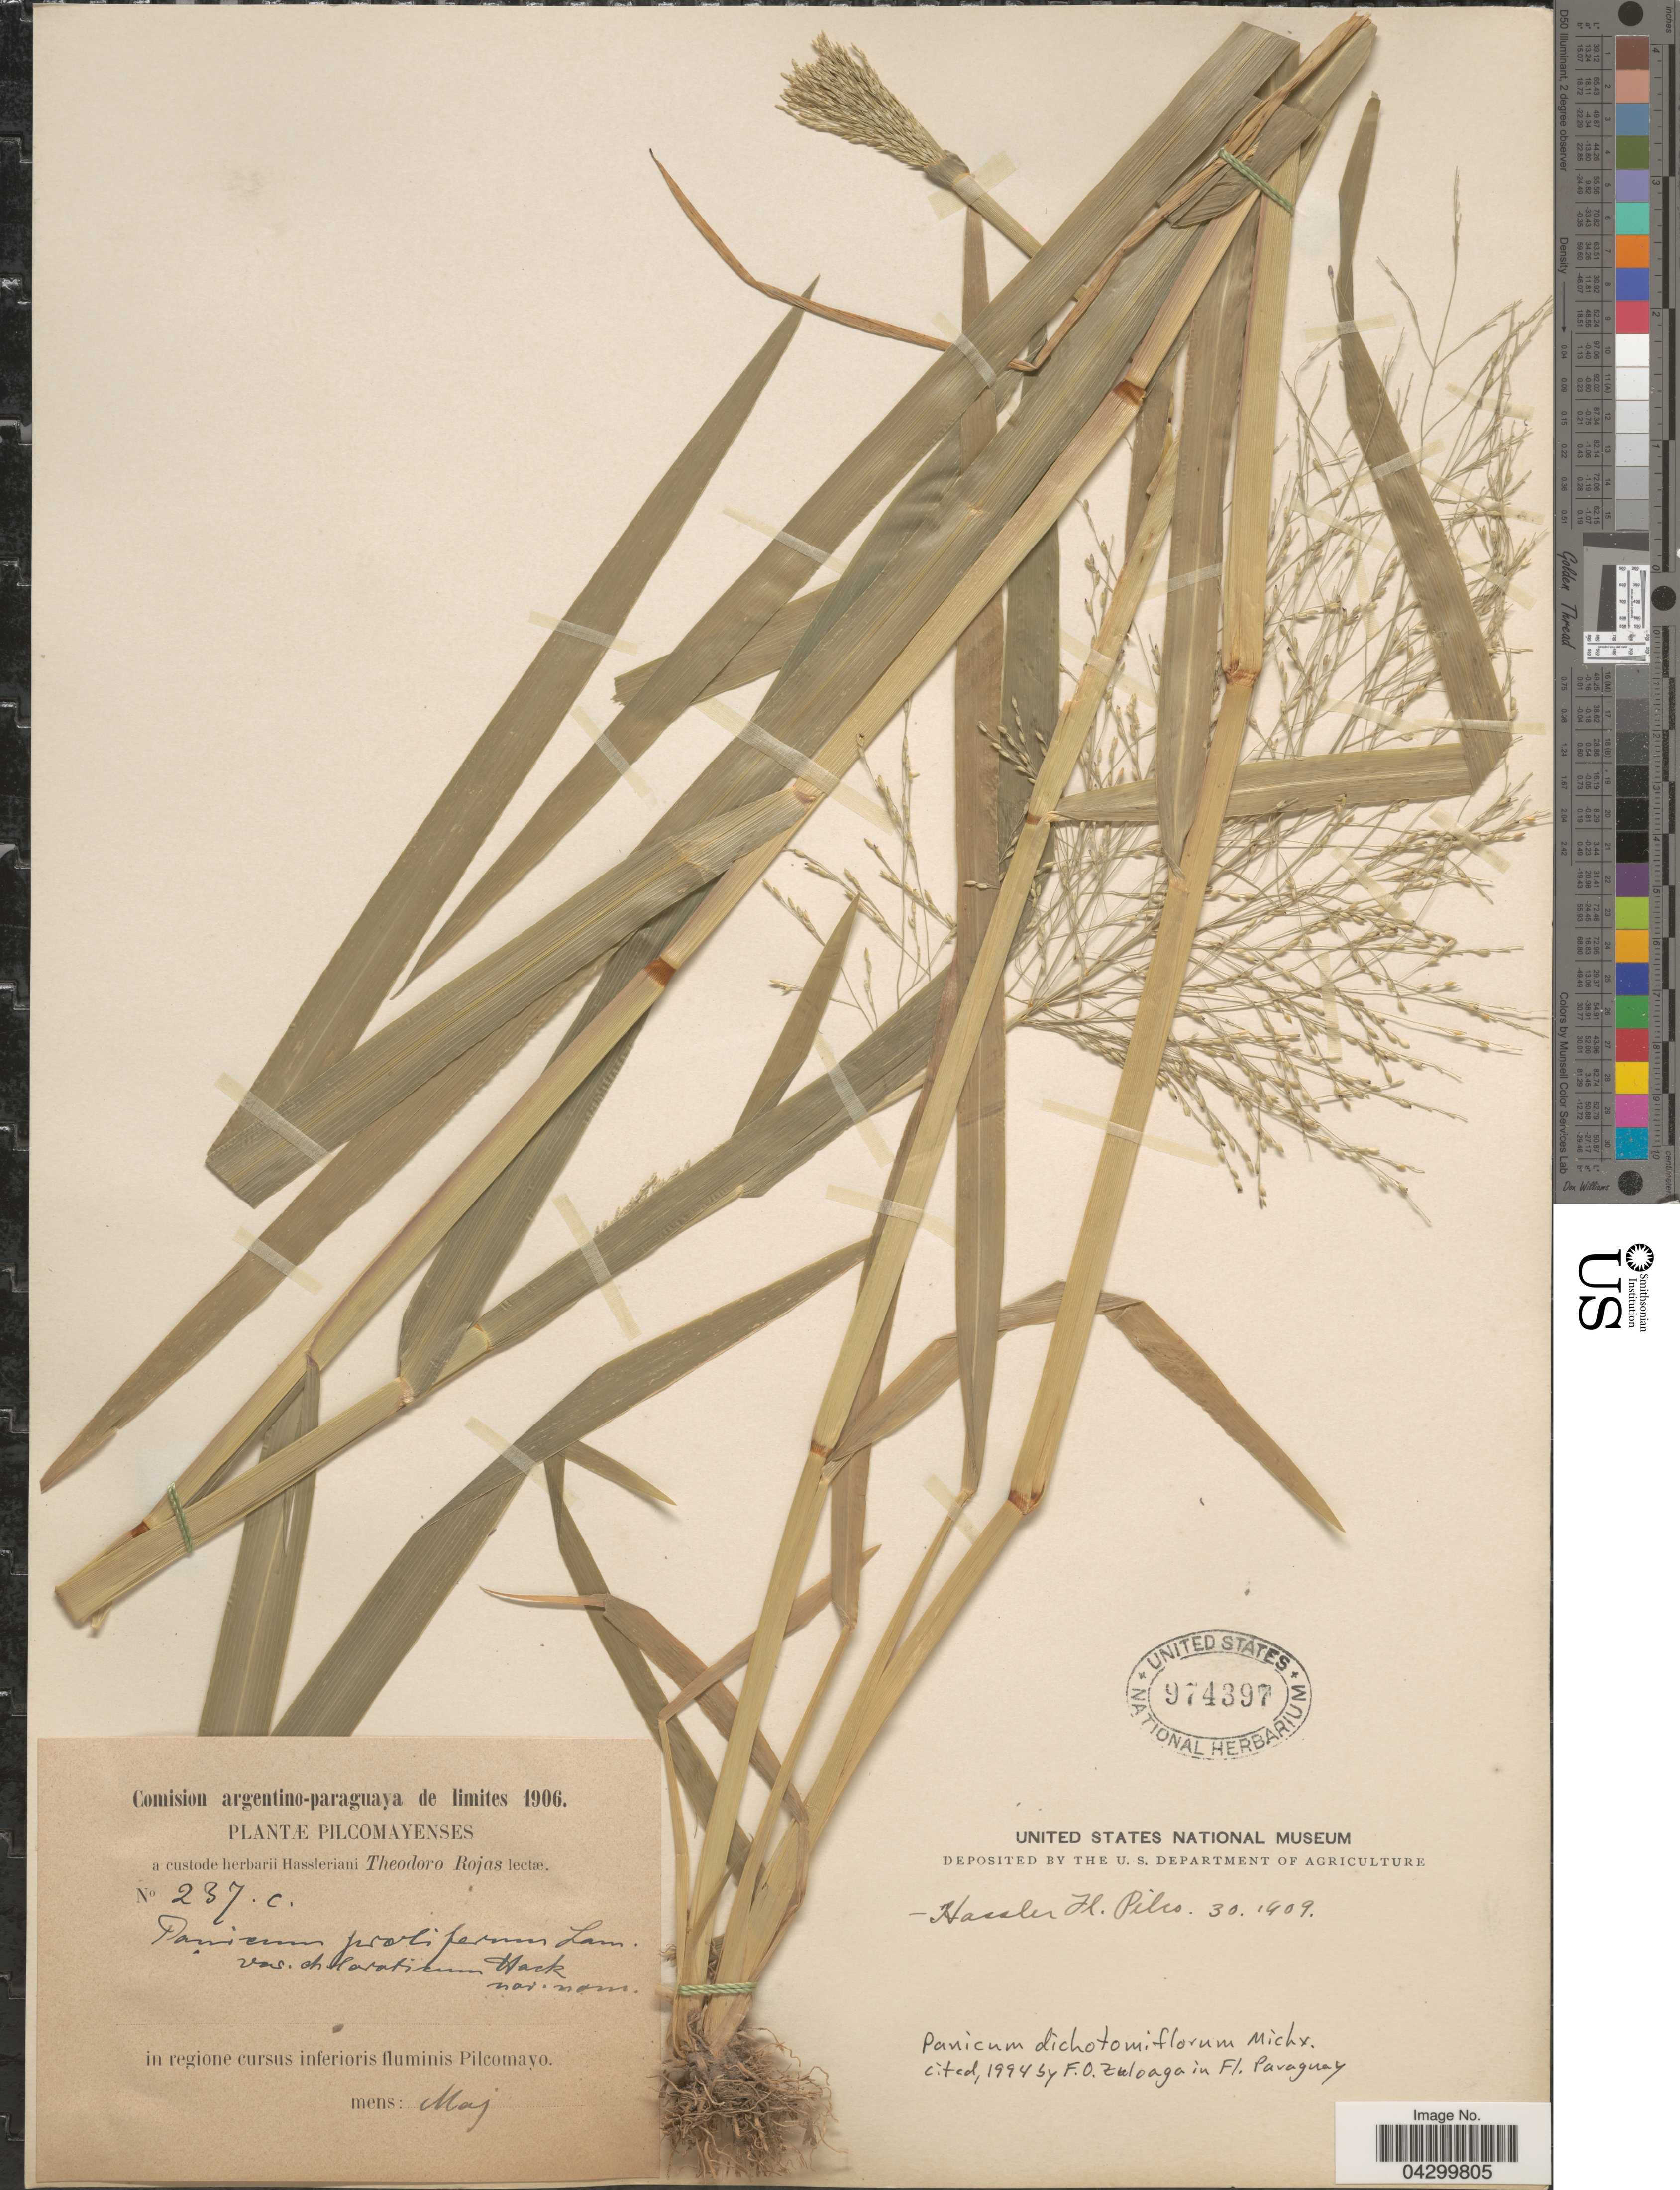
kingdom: Plantae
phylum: Tracheophyta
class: Liliopsida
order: Poales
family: Poaceae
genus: Panicum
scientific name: Panicum dichotomiflorum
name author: Michx.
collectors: E. Hassler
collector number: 237c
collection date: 1909-05-30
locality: Pilcomayenses. In regione cursus inferioris fluminis Pilcomayo.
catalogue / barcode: US 974397